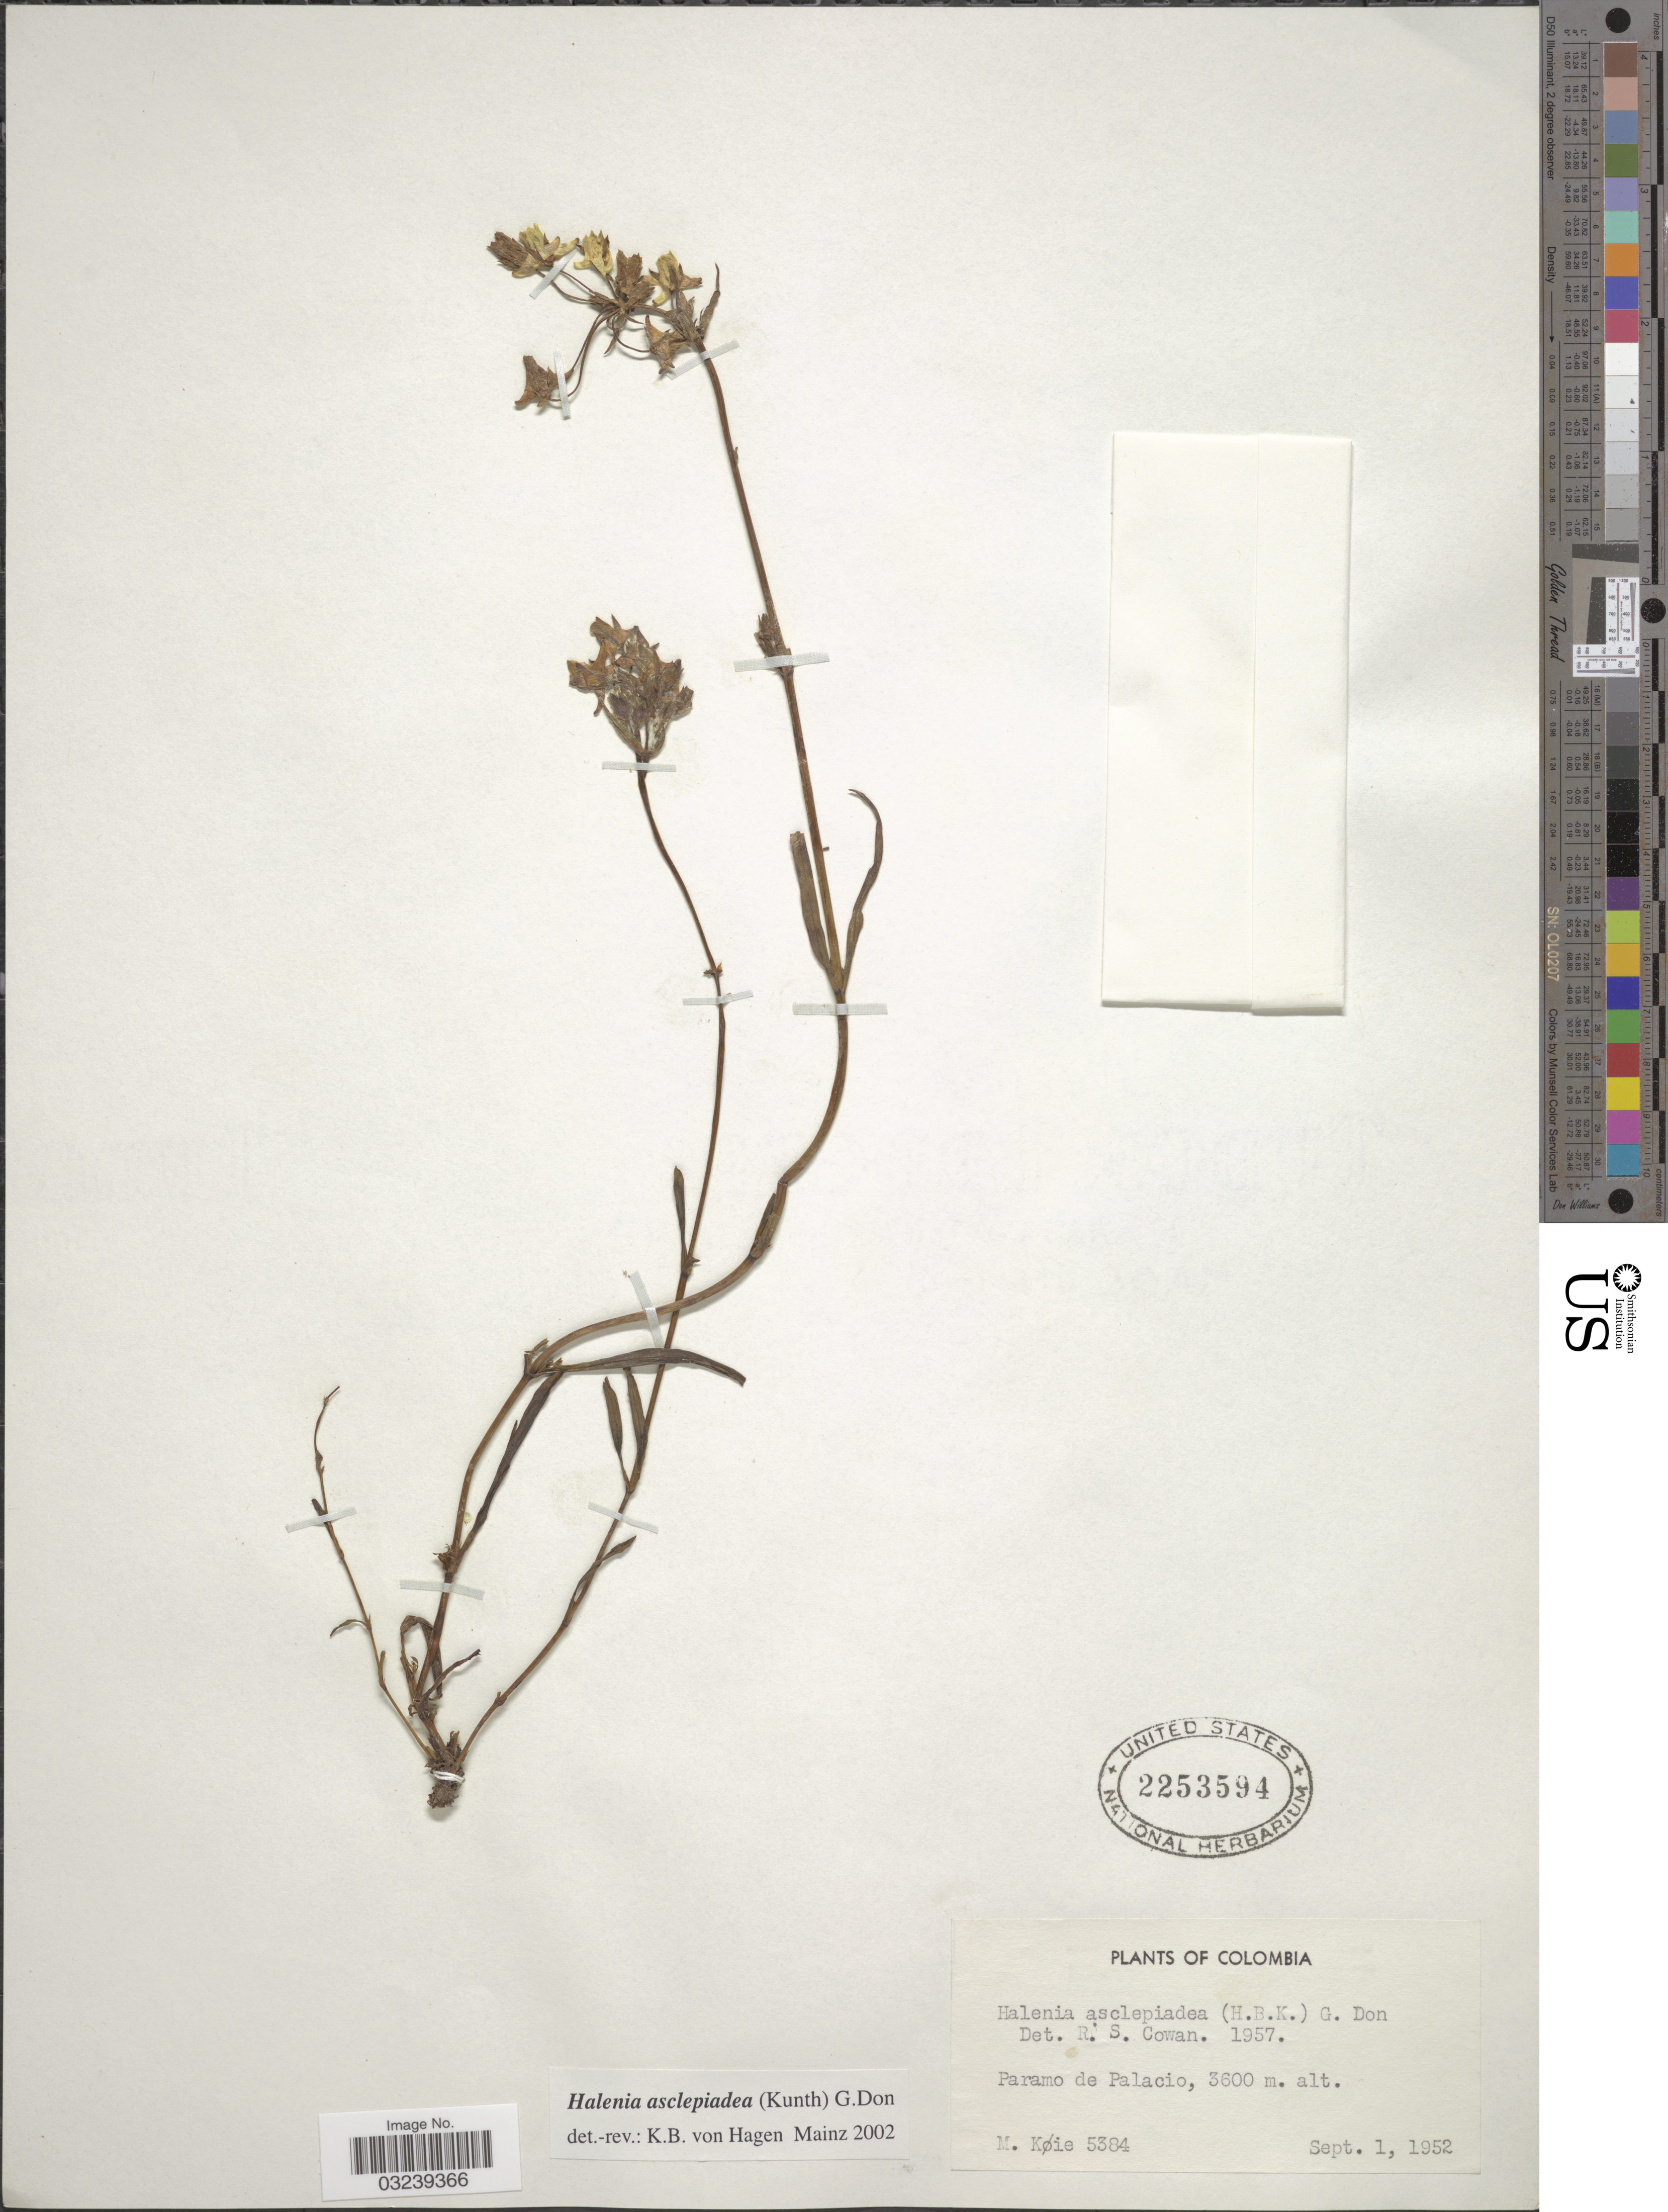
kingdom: Plantae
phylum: Tracheophyta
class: Magnoliopsida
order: Gentianales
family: Gentianaceae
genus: Halenia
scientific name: Halenia asclepiadea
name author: (Kunth) G. Don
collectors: M. Köie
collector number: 5384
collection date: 1952-09-01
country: Colombia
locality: Paramo de Palacio.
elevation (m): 3600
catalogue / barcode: US 2253594